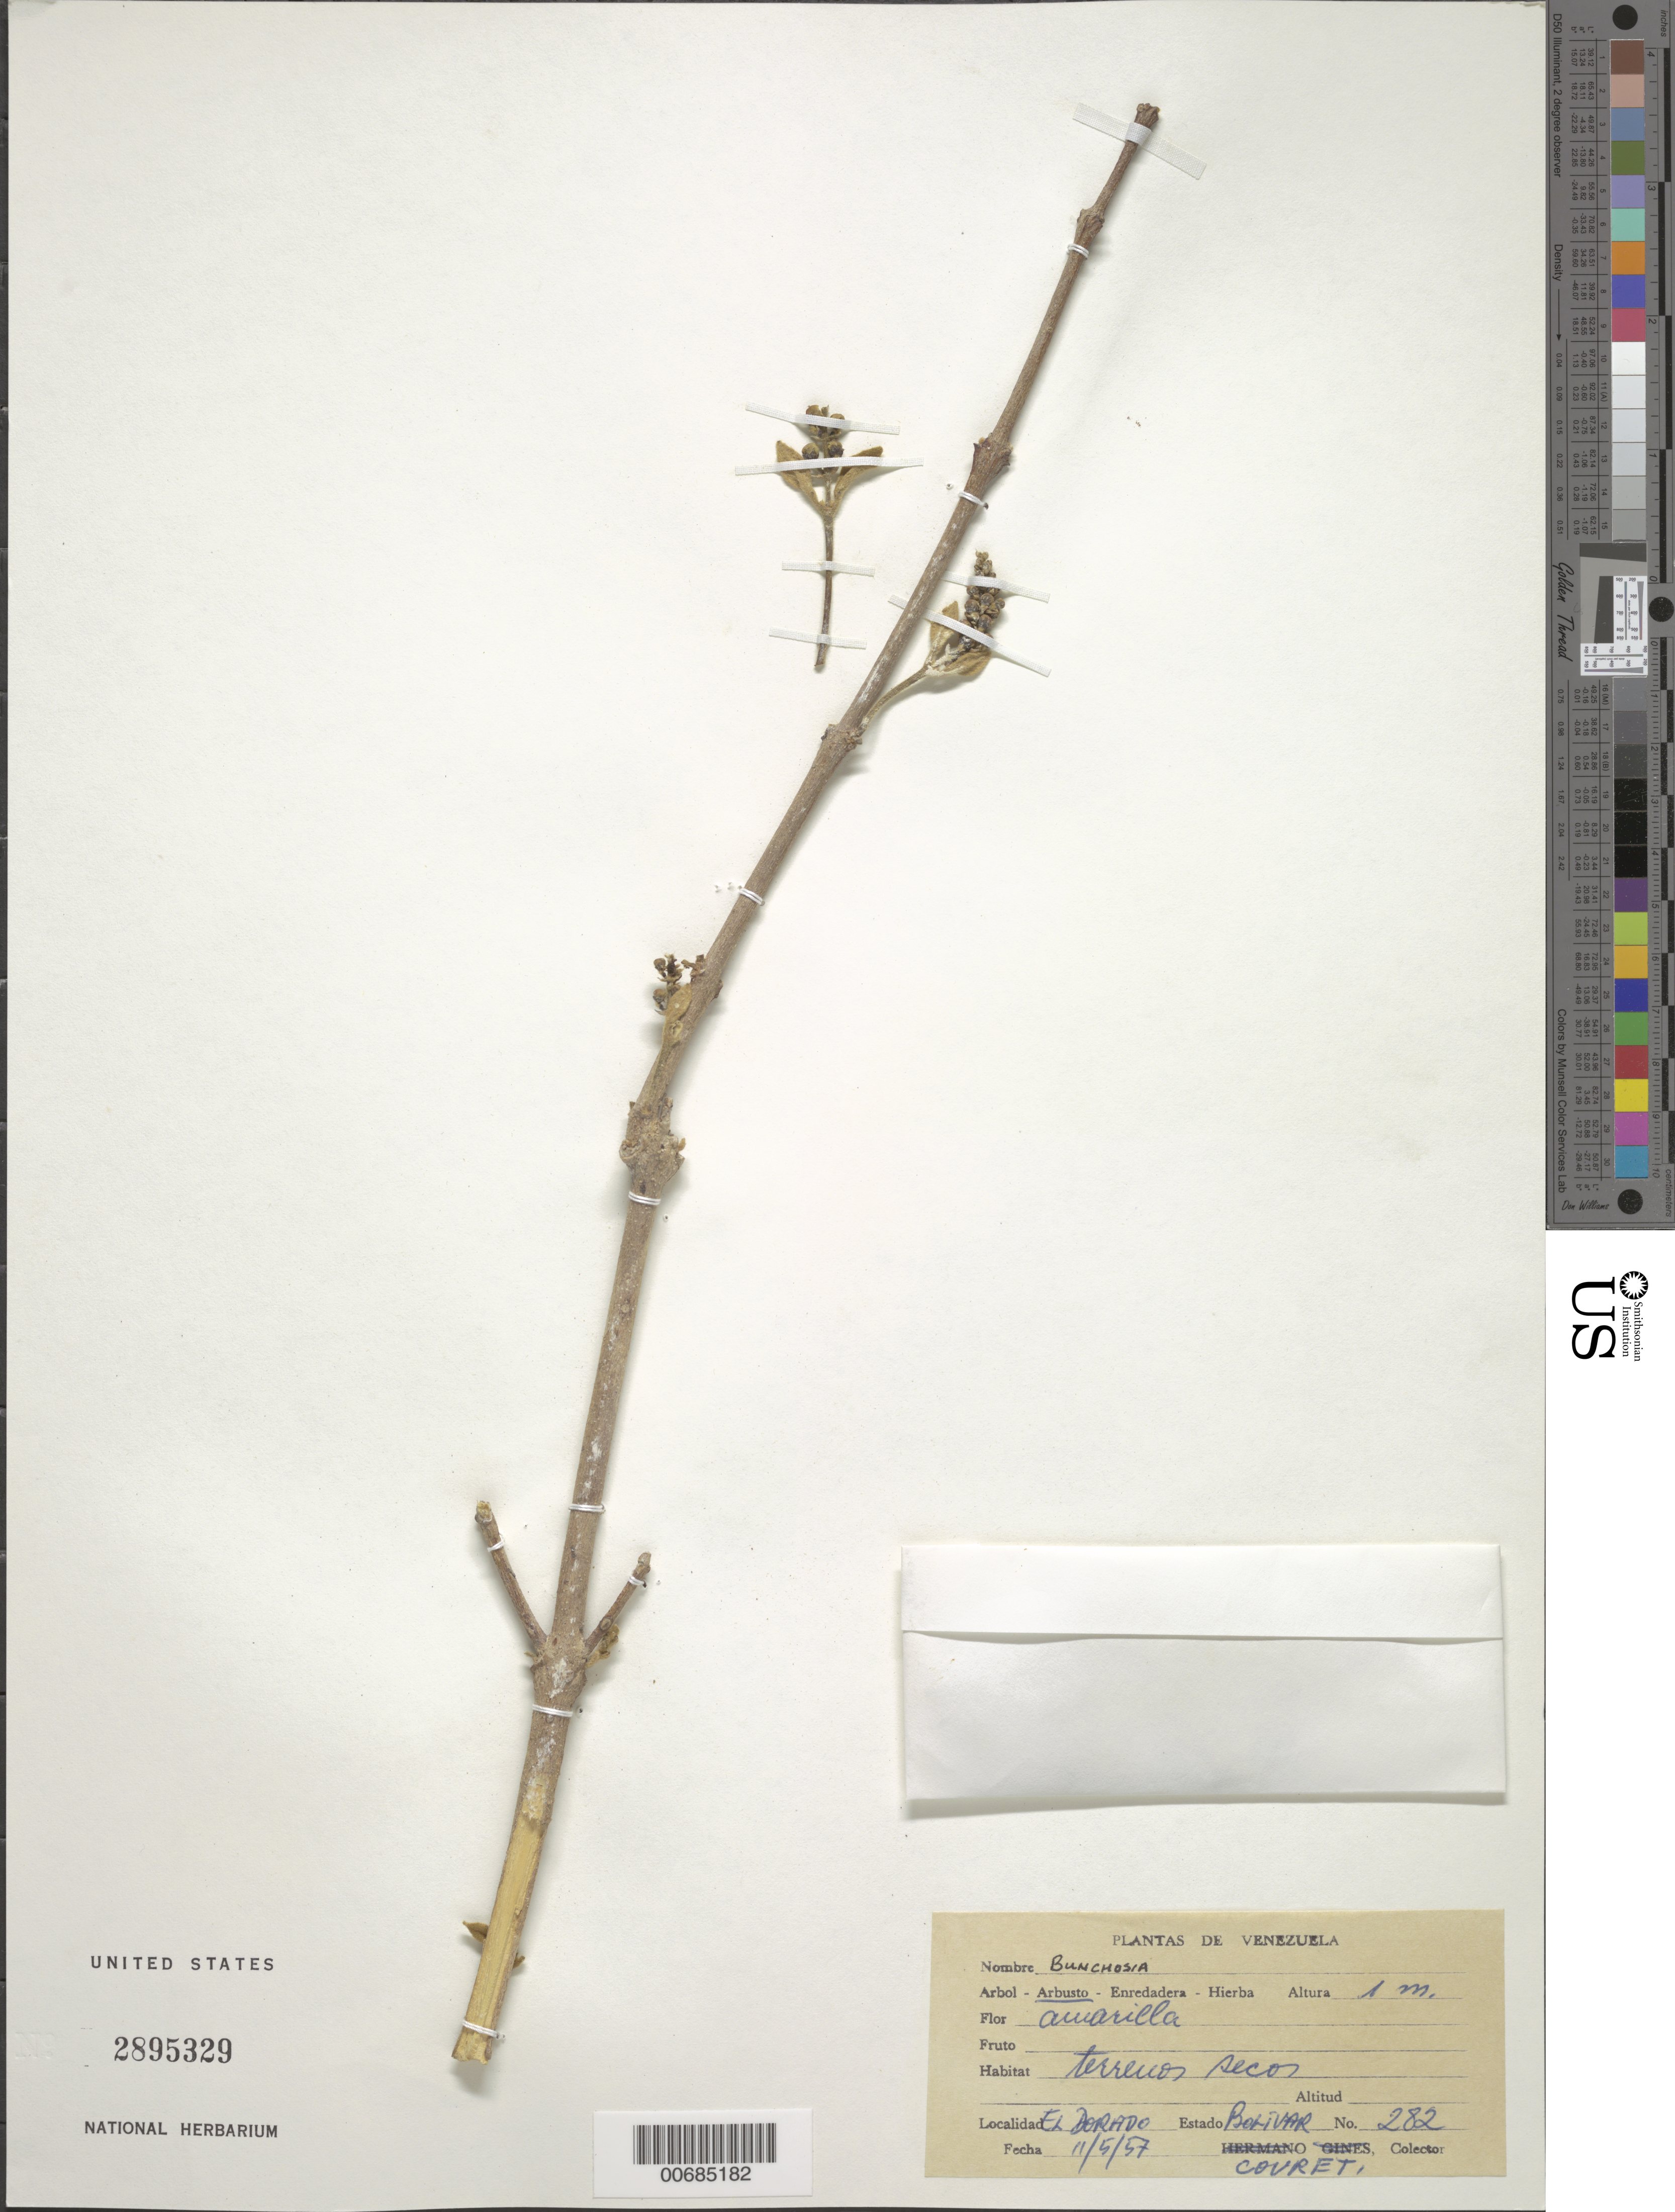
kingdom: Plantae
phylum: Tracheophyta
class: Magnoliopsida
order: Malpighiales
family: Malpighiaceae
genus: Bunchosia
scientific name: Bunchosia sp.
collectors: -. Couret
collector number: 282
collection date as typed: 11-May-57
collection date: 1957-05-11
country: Venezuela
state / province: Bolívar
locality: El Dorado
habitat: Dry lands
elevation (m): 1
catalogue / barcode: US 2895329